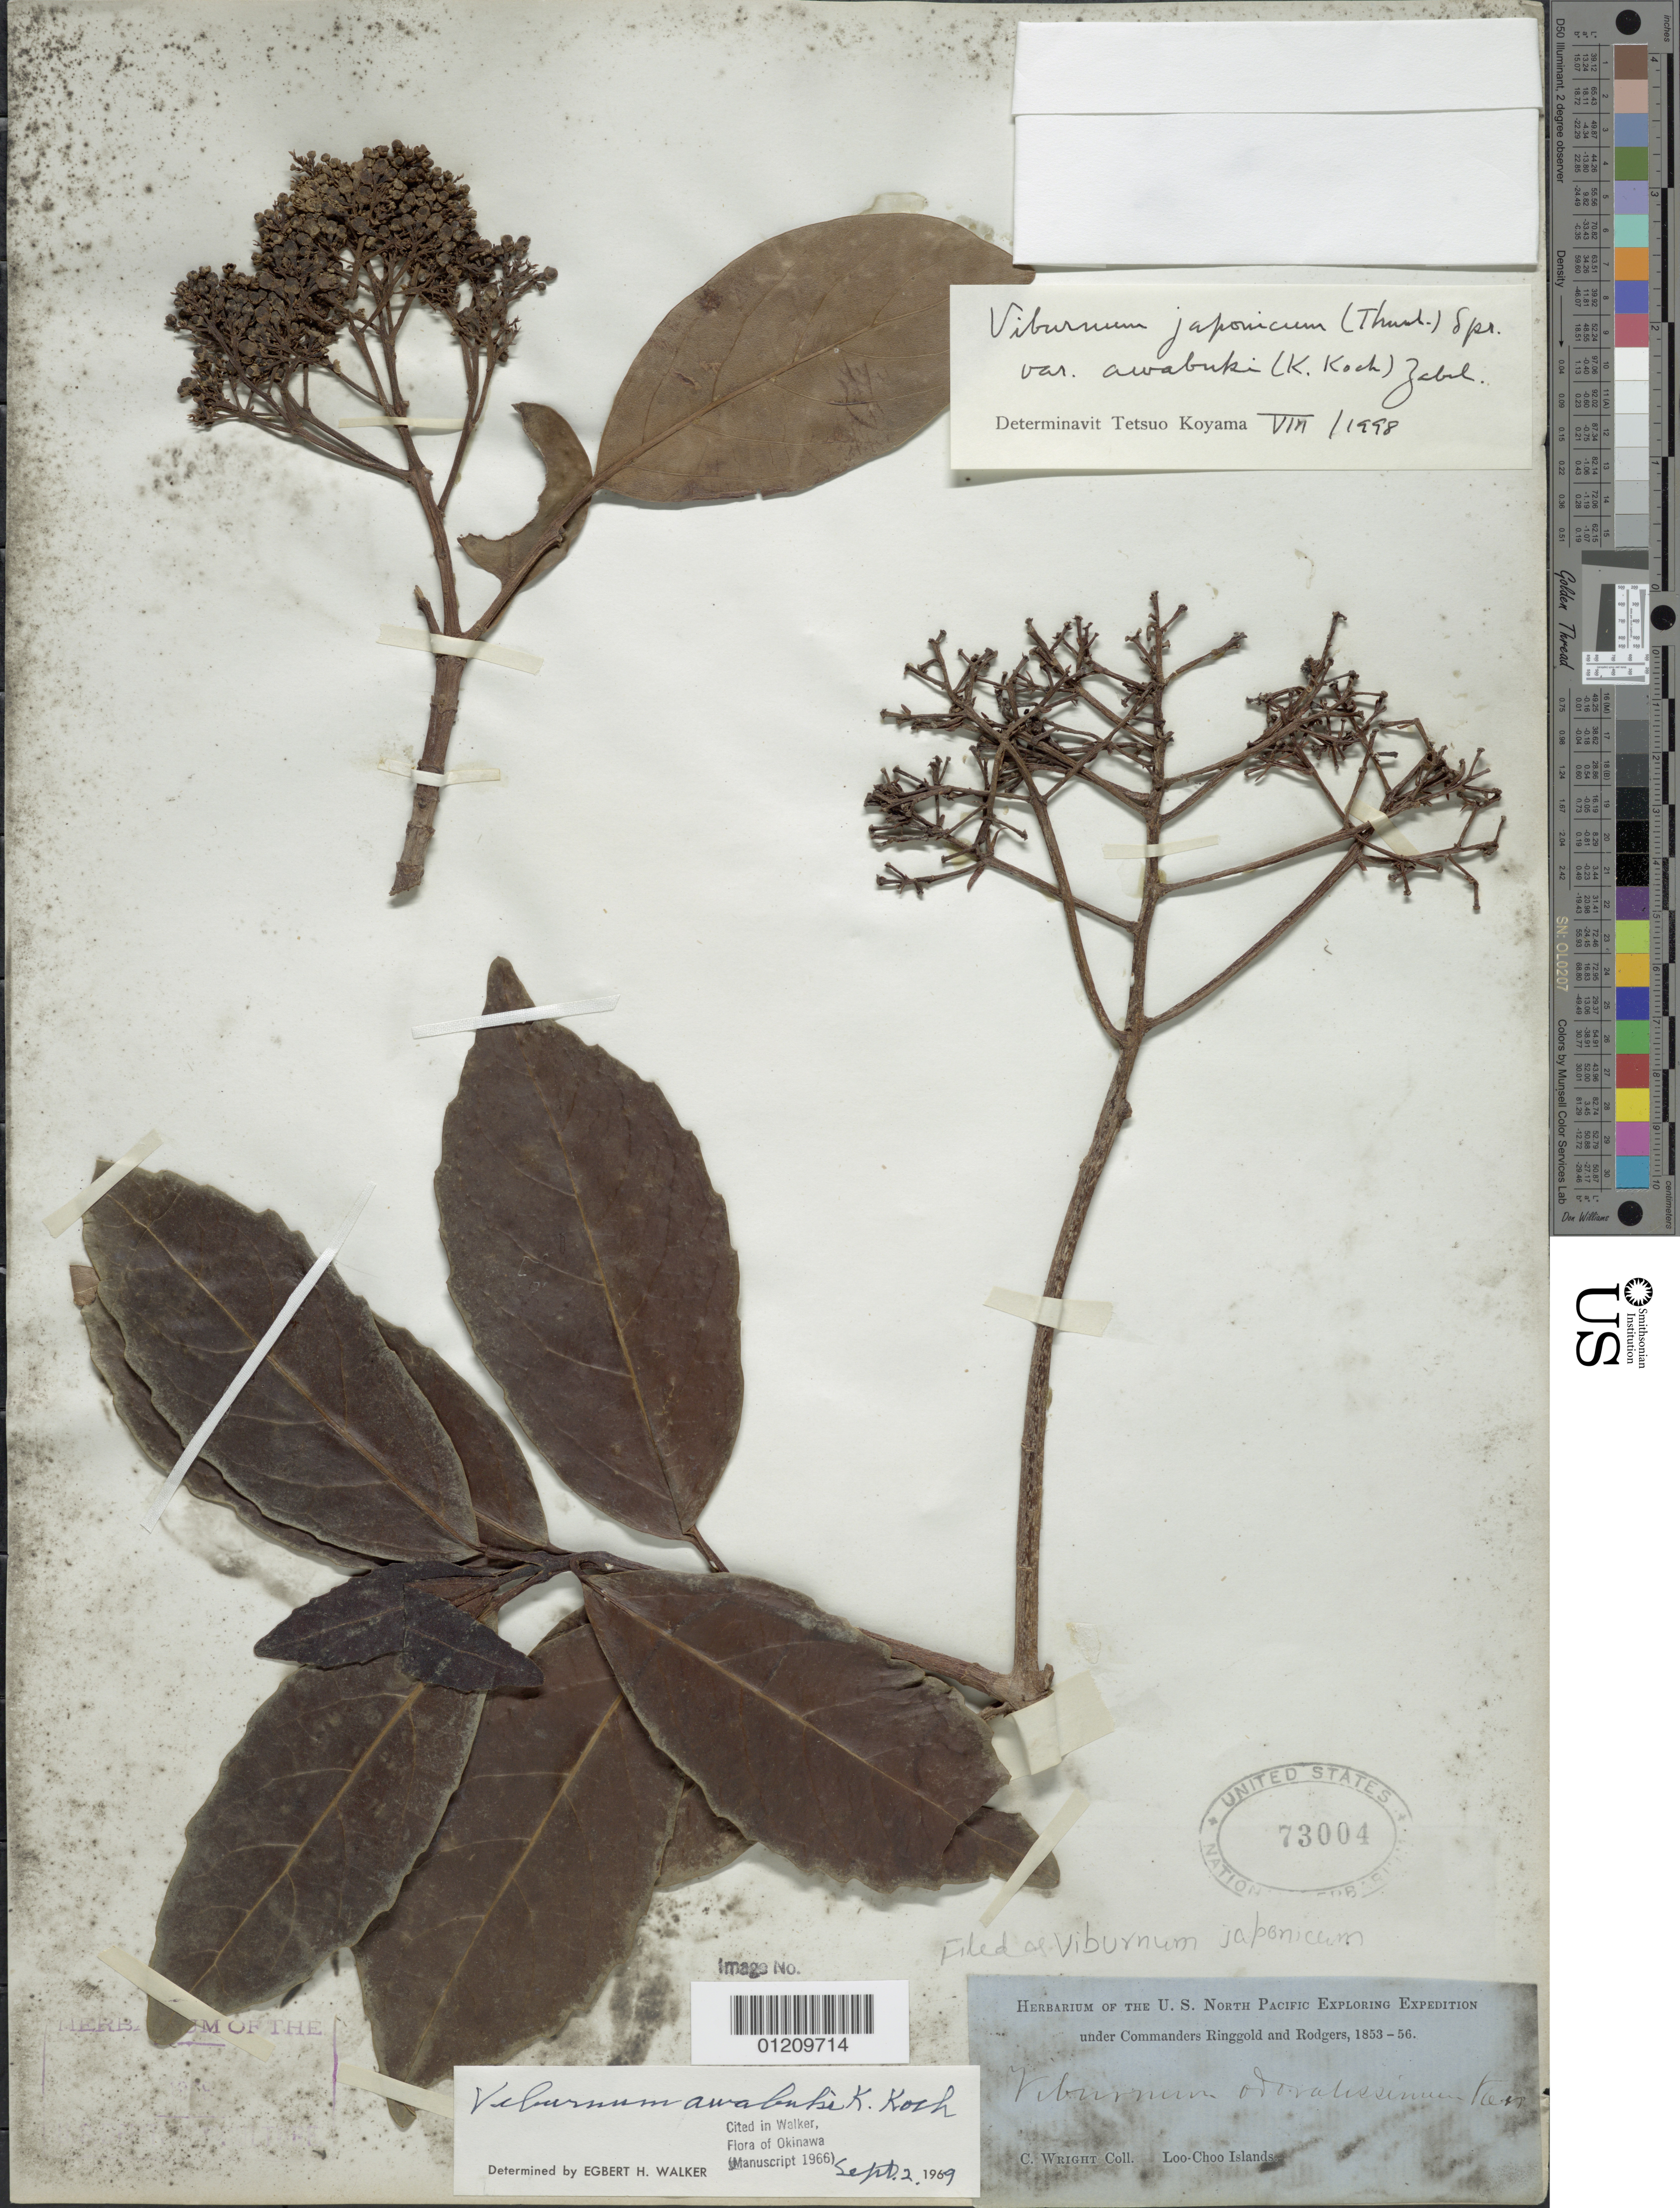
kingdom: Plantae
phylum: Tracheophyta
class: Magnoliopsida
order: Dipsacales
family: Viburnaceae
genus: Viburnum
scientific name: Viburnum japonicum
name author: (Thunb.) C.K. Spreng.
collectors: C. Wright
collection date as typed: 1853 to -- --- 1856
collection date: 1853/1856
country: Japan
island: Ryukyu Islands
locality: Loo Choo Islands.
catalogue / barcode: US 73004